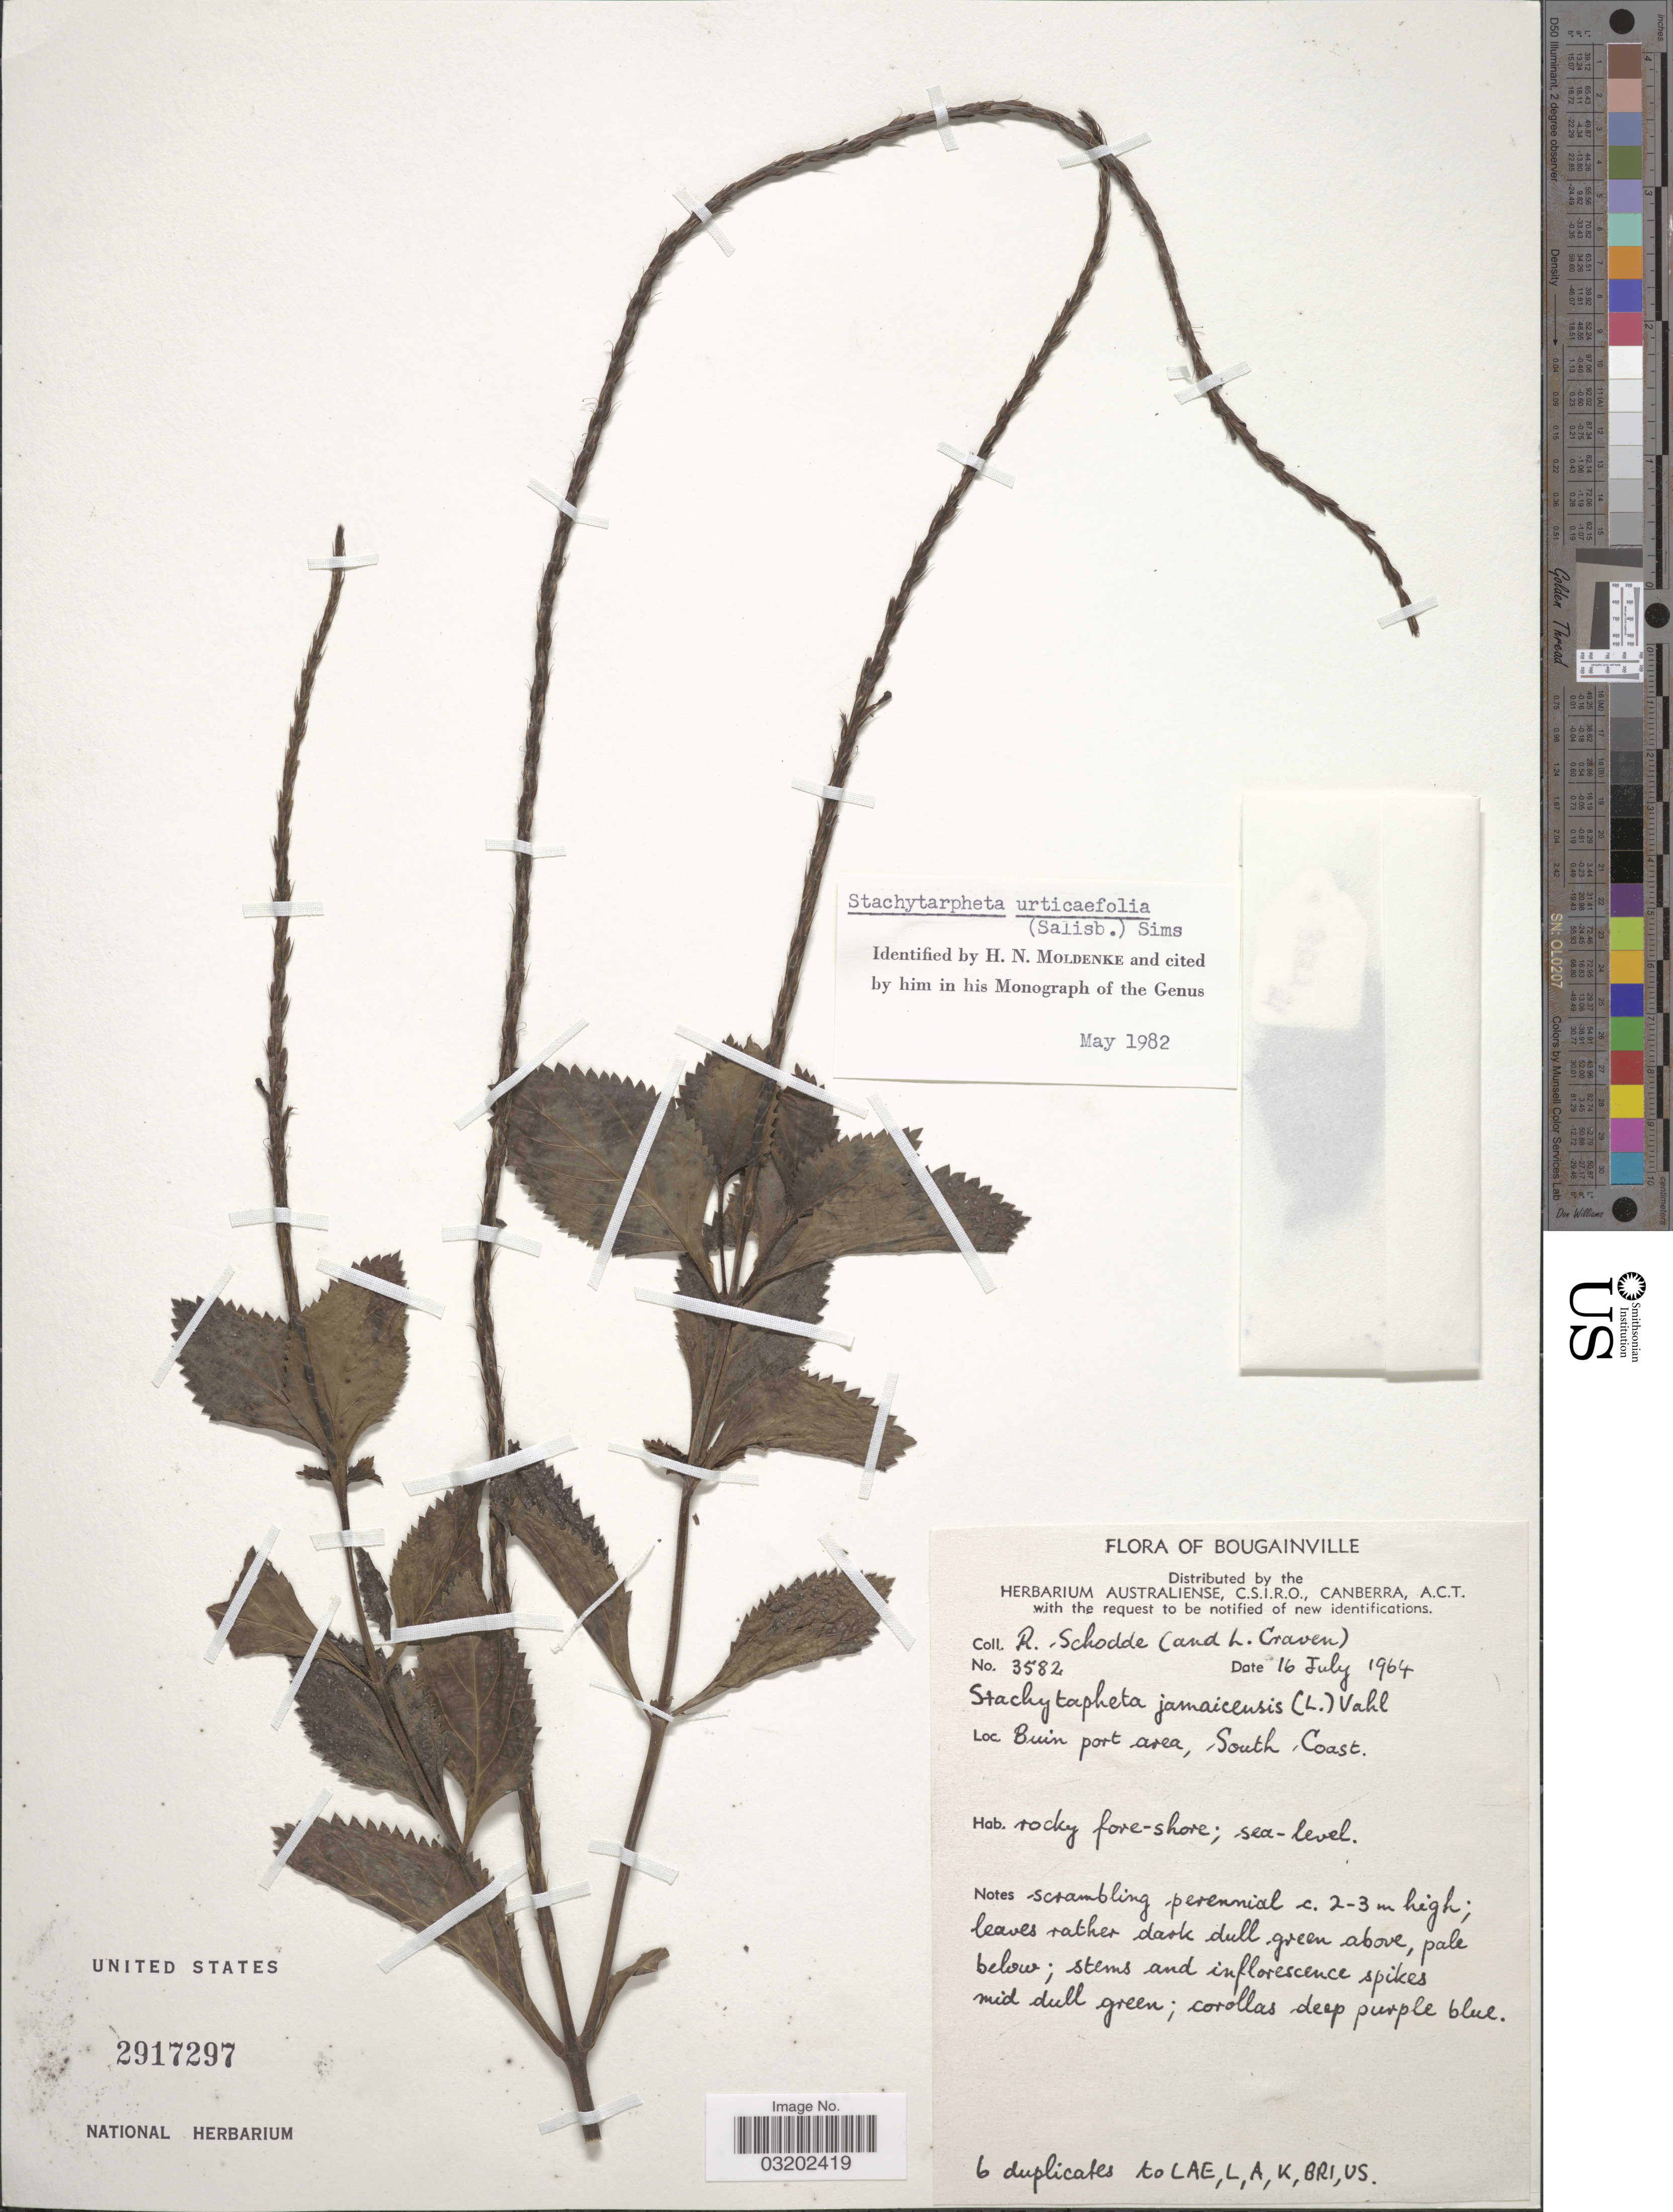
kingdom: Plantae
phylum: Tracheophyta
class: Magnoliopsida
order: Lamiales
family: Verbenaceae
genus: Stachytarpheta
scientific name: Stachytarpheta urticifolia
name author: Sims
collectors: R. Schodde & L. A. Craven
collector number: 3582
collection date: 1964-07-16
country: Papua New Guinea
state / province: Bougainville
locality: Buin port area, South Coast.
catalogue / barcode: US 2917297